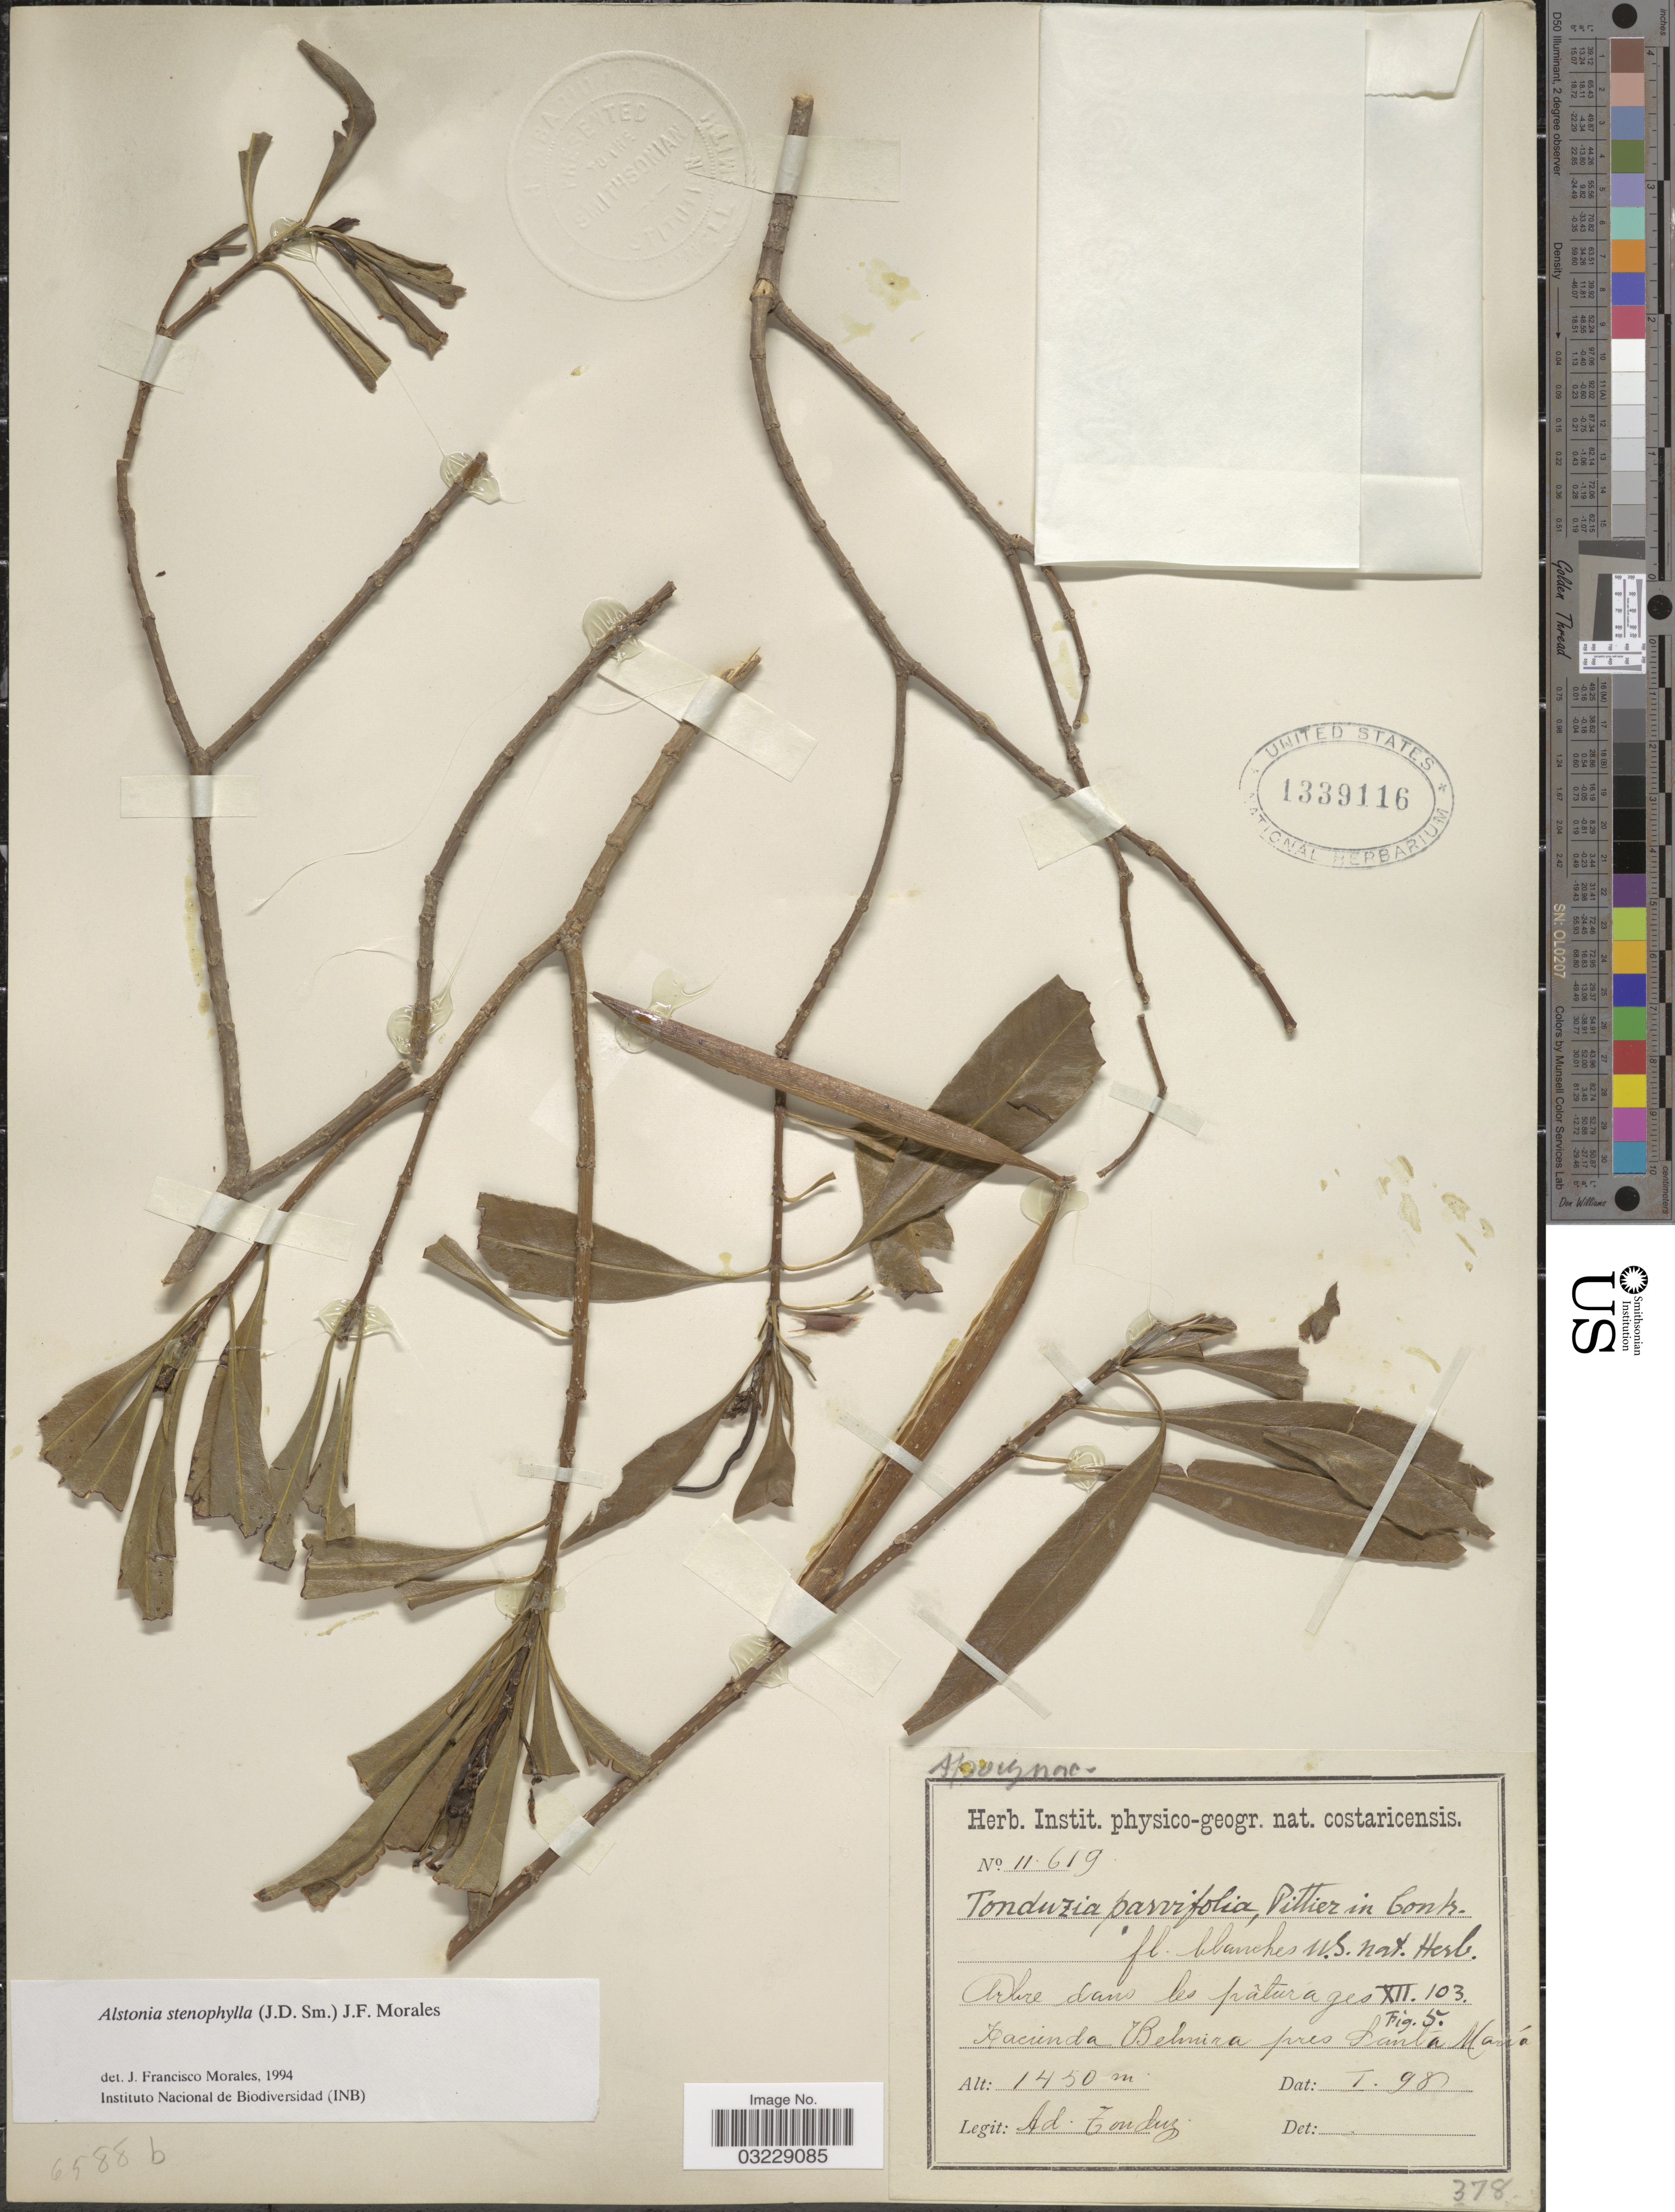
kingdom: Plantae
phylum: Tracheophyta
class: Magnoliopsida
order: Gentianales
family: Apocynaceae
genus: Alstonia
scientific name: Alstonia stenophylla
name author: Guillaumin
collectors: A. Tonduz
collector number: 11619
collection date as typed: Transcribed d/m/y: /1/98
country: Costa Rica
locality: Hacienda Belmira pres Santa María.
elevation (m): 1450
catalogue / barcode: US 1339116